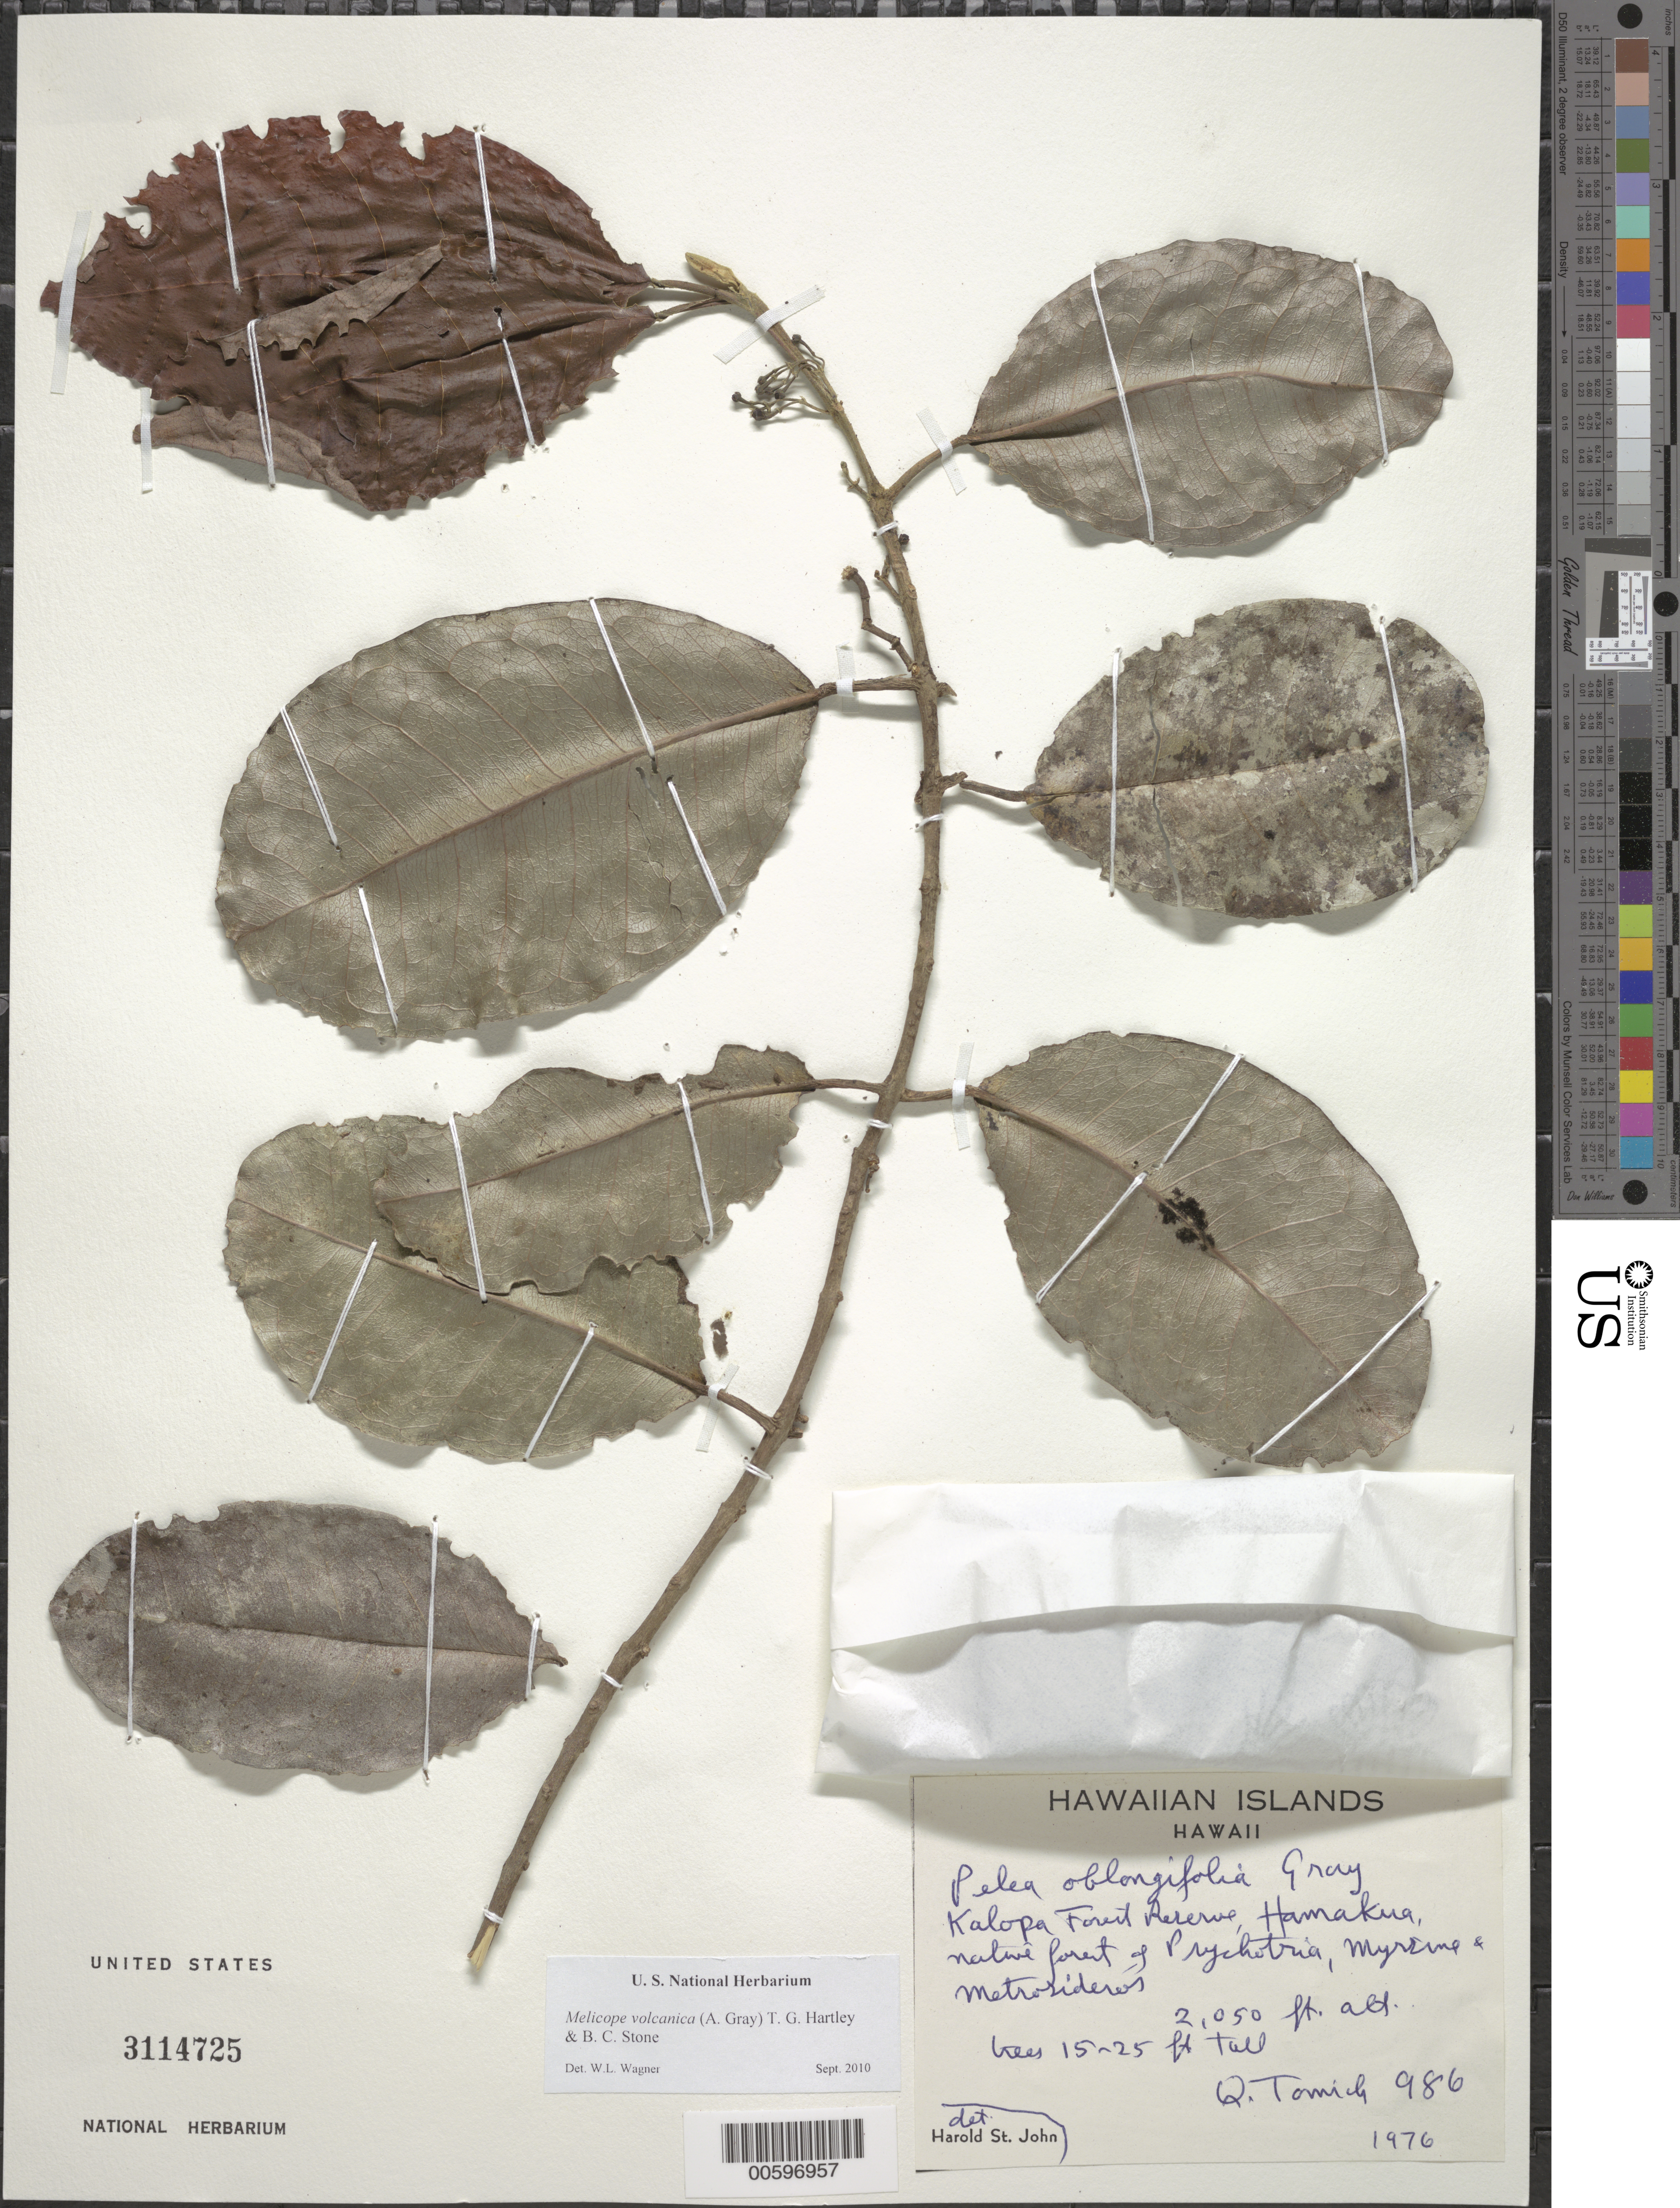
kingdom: Plantae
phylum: Tracheophyta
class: Magnoliopsida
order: Sapindales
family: Rutaceae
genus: Melicope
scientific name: Melicope volcanica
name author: (A. Gray) T.G. Hartley & B.C. Stone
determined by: Wagner, W. L., (BOT), Smithsonian Institution - National Museum of Natural History (UNITED STATES)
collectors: Q. Tomich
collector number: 986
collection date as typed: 0 1976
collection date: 1976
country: United States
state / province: Hawaii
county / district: Hawaii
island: Hawaii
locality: Kalopa For Res, Hamakua.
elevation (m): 625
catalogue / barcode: US 3114725